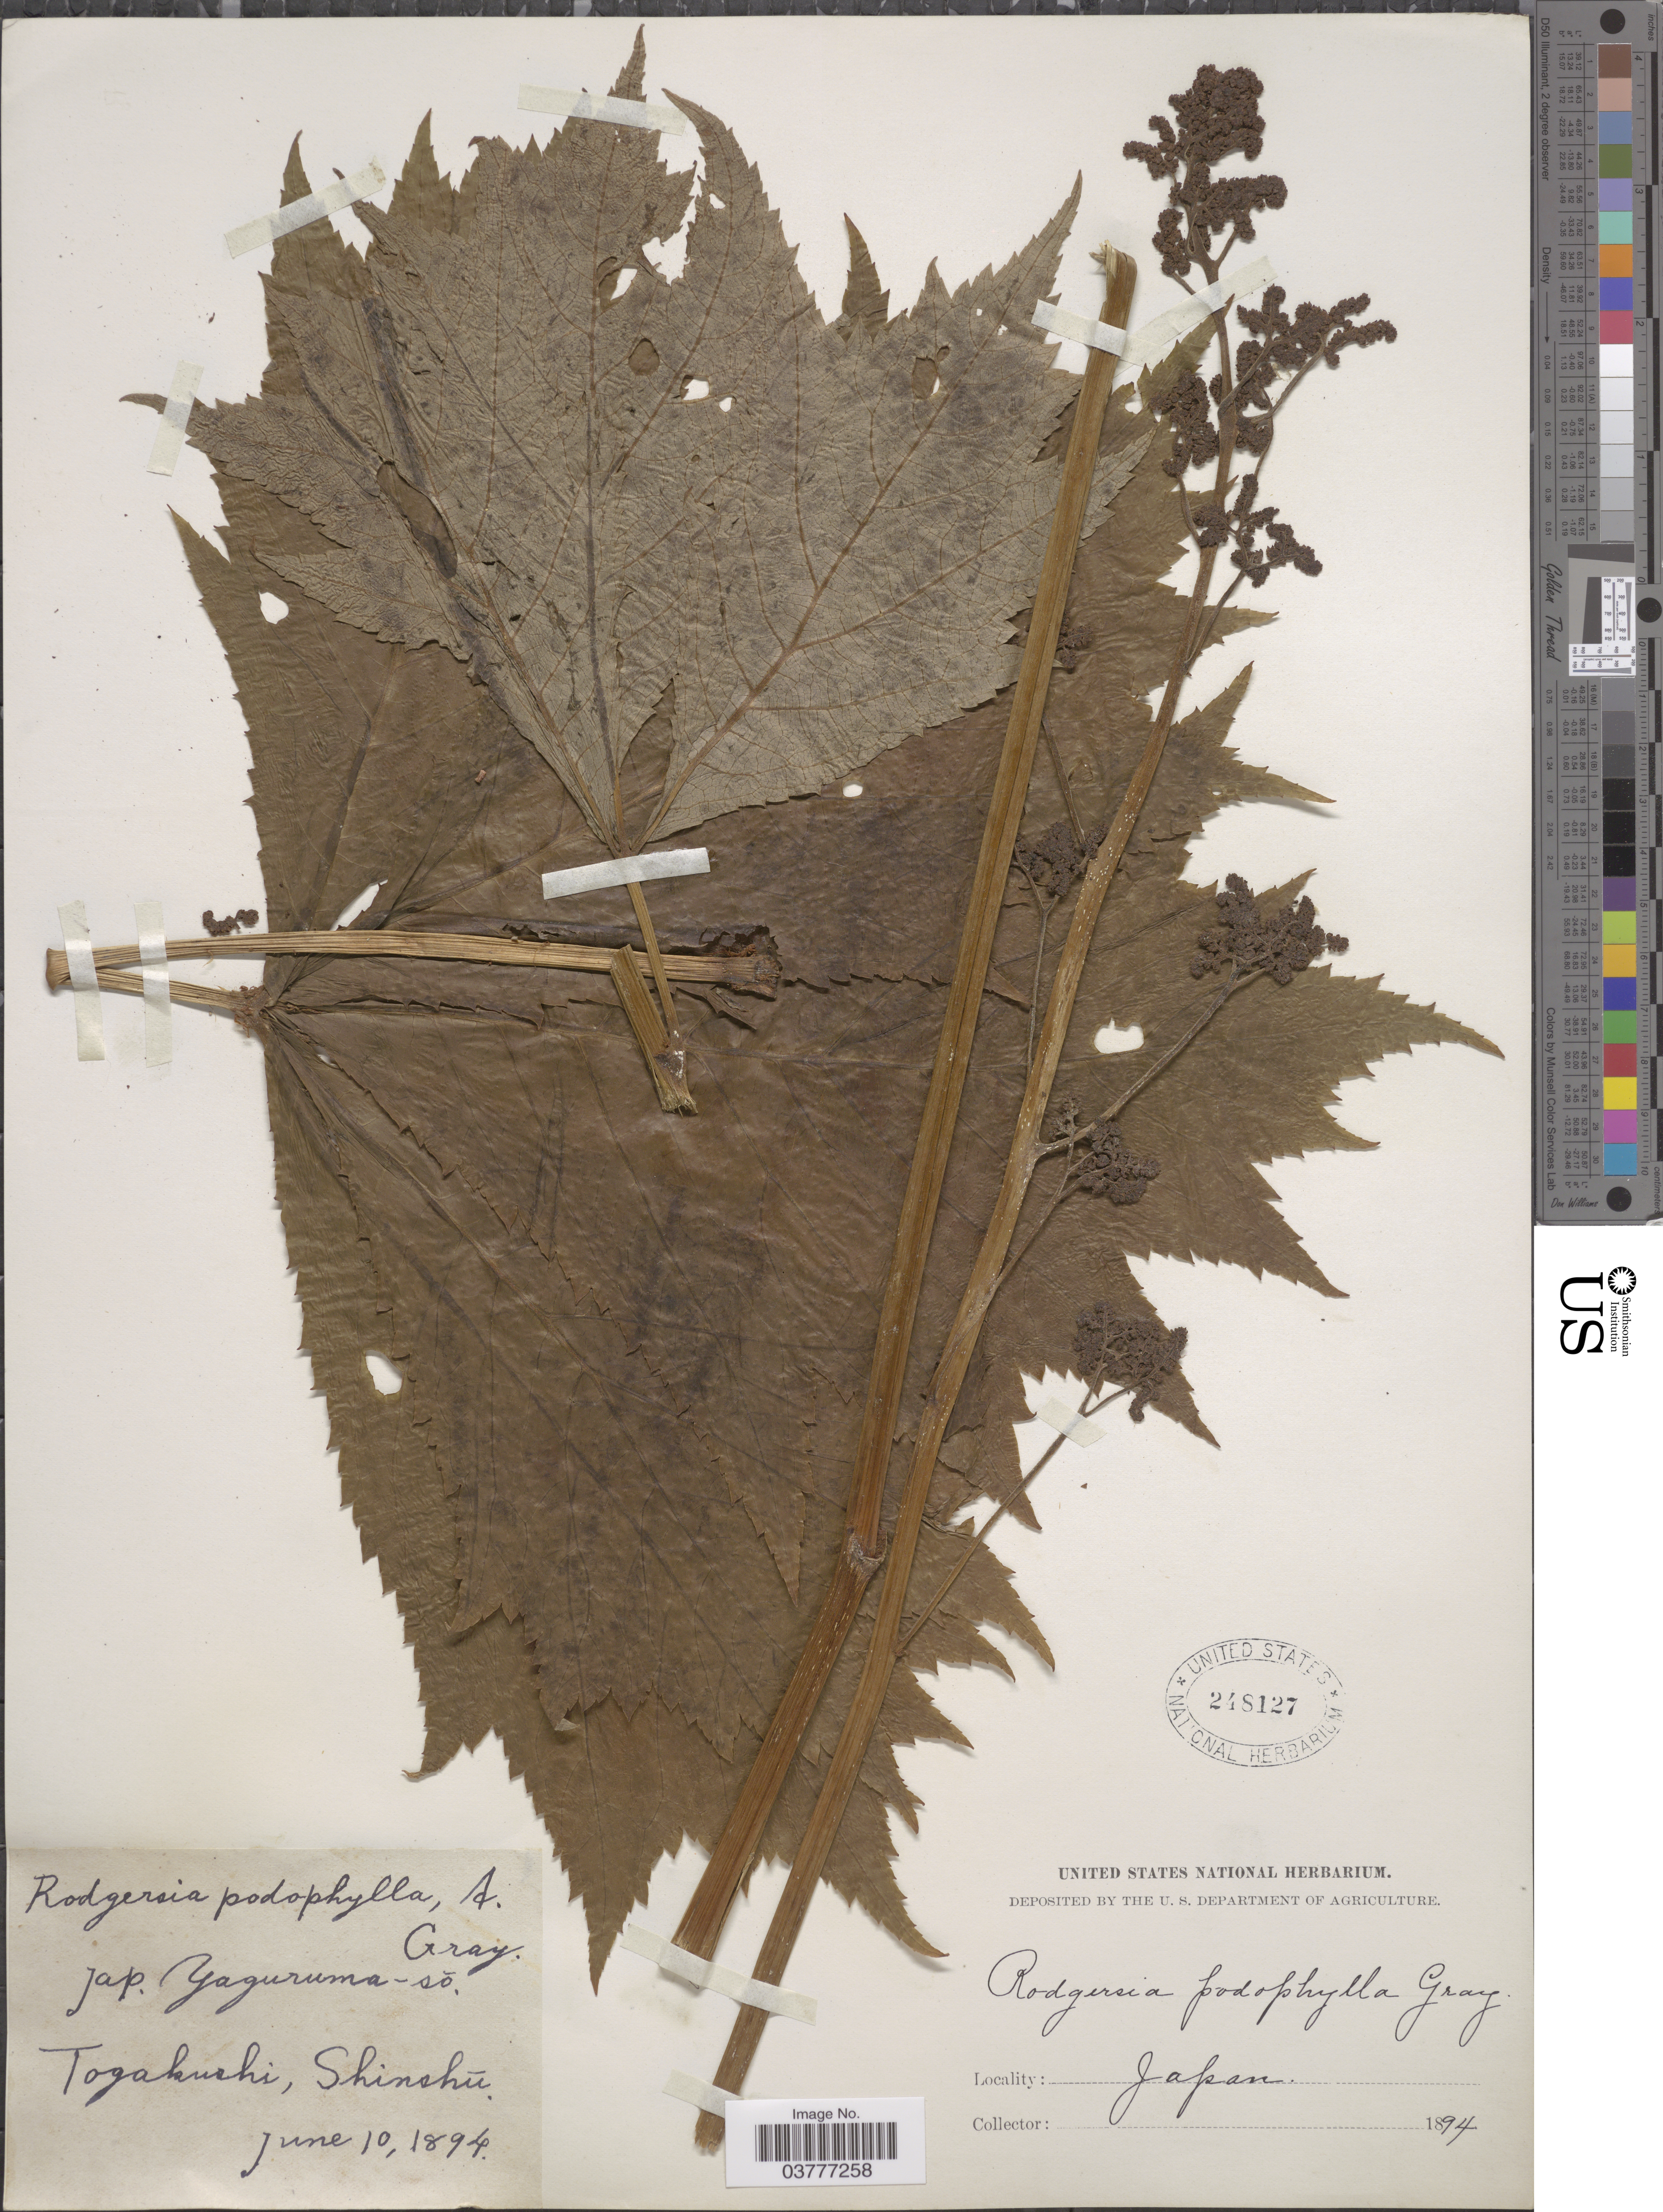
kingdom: Plantae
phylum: Tracheophyta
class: Magnoliopsida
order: Saxifragales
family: Saxifragaceae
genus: Rodgersia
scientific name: Rodgersia podophylla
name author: A. Gray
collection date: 1894-06-10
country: Japan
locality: Togakushi, Shinshu.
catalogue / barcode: US 248127